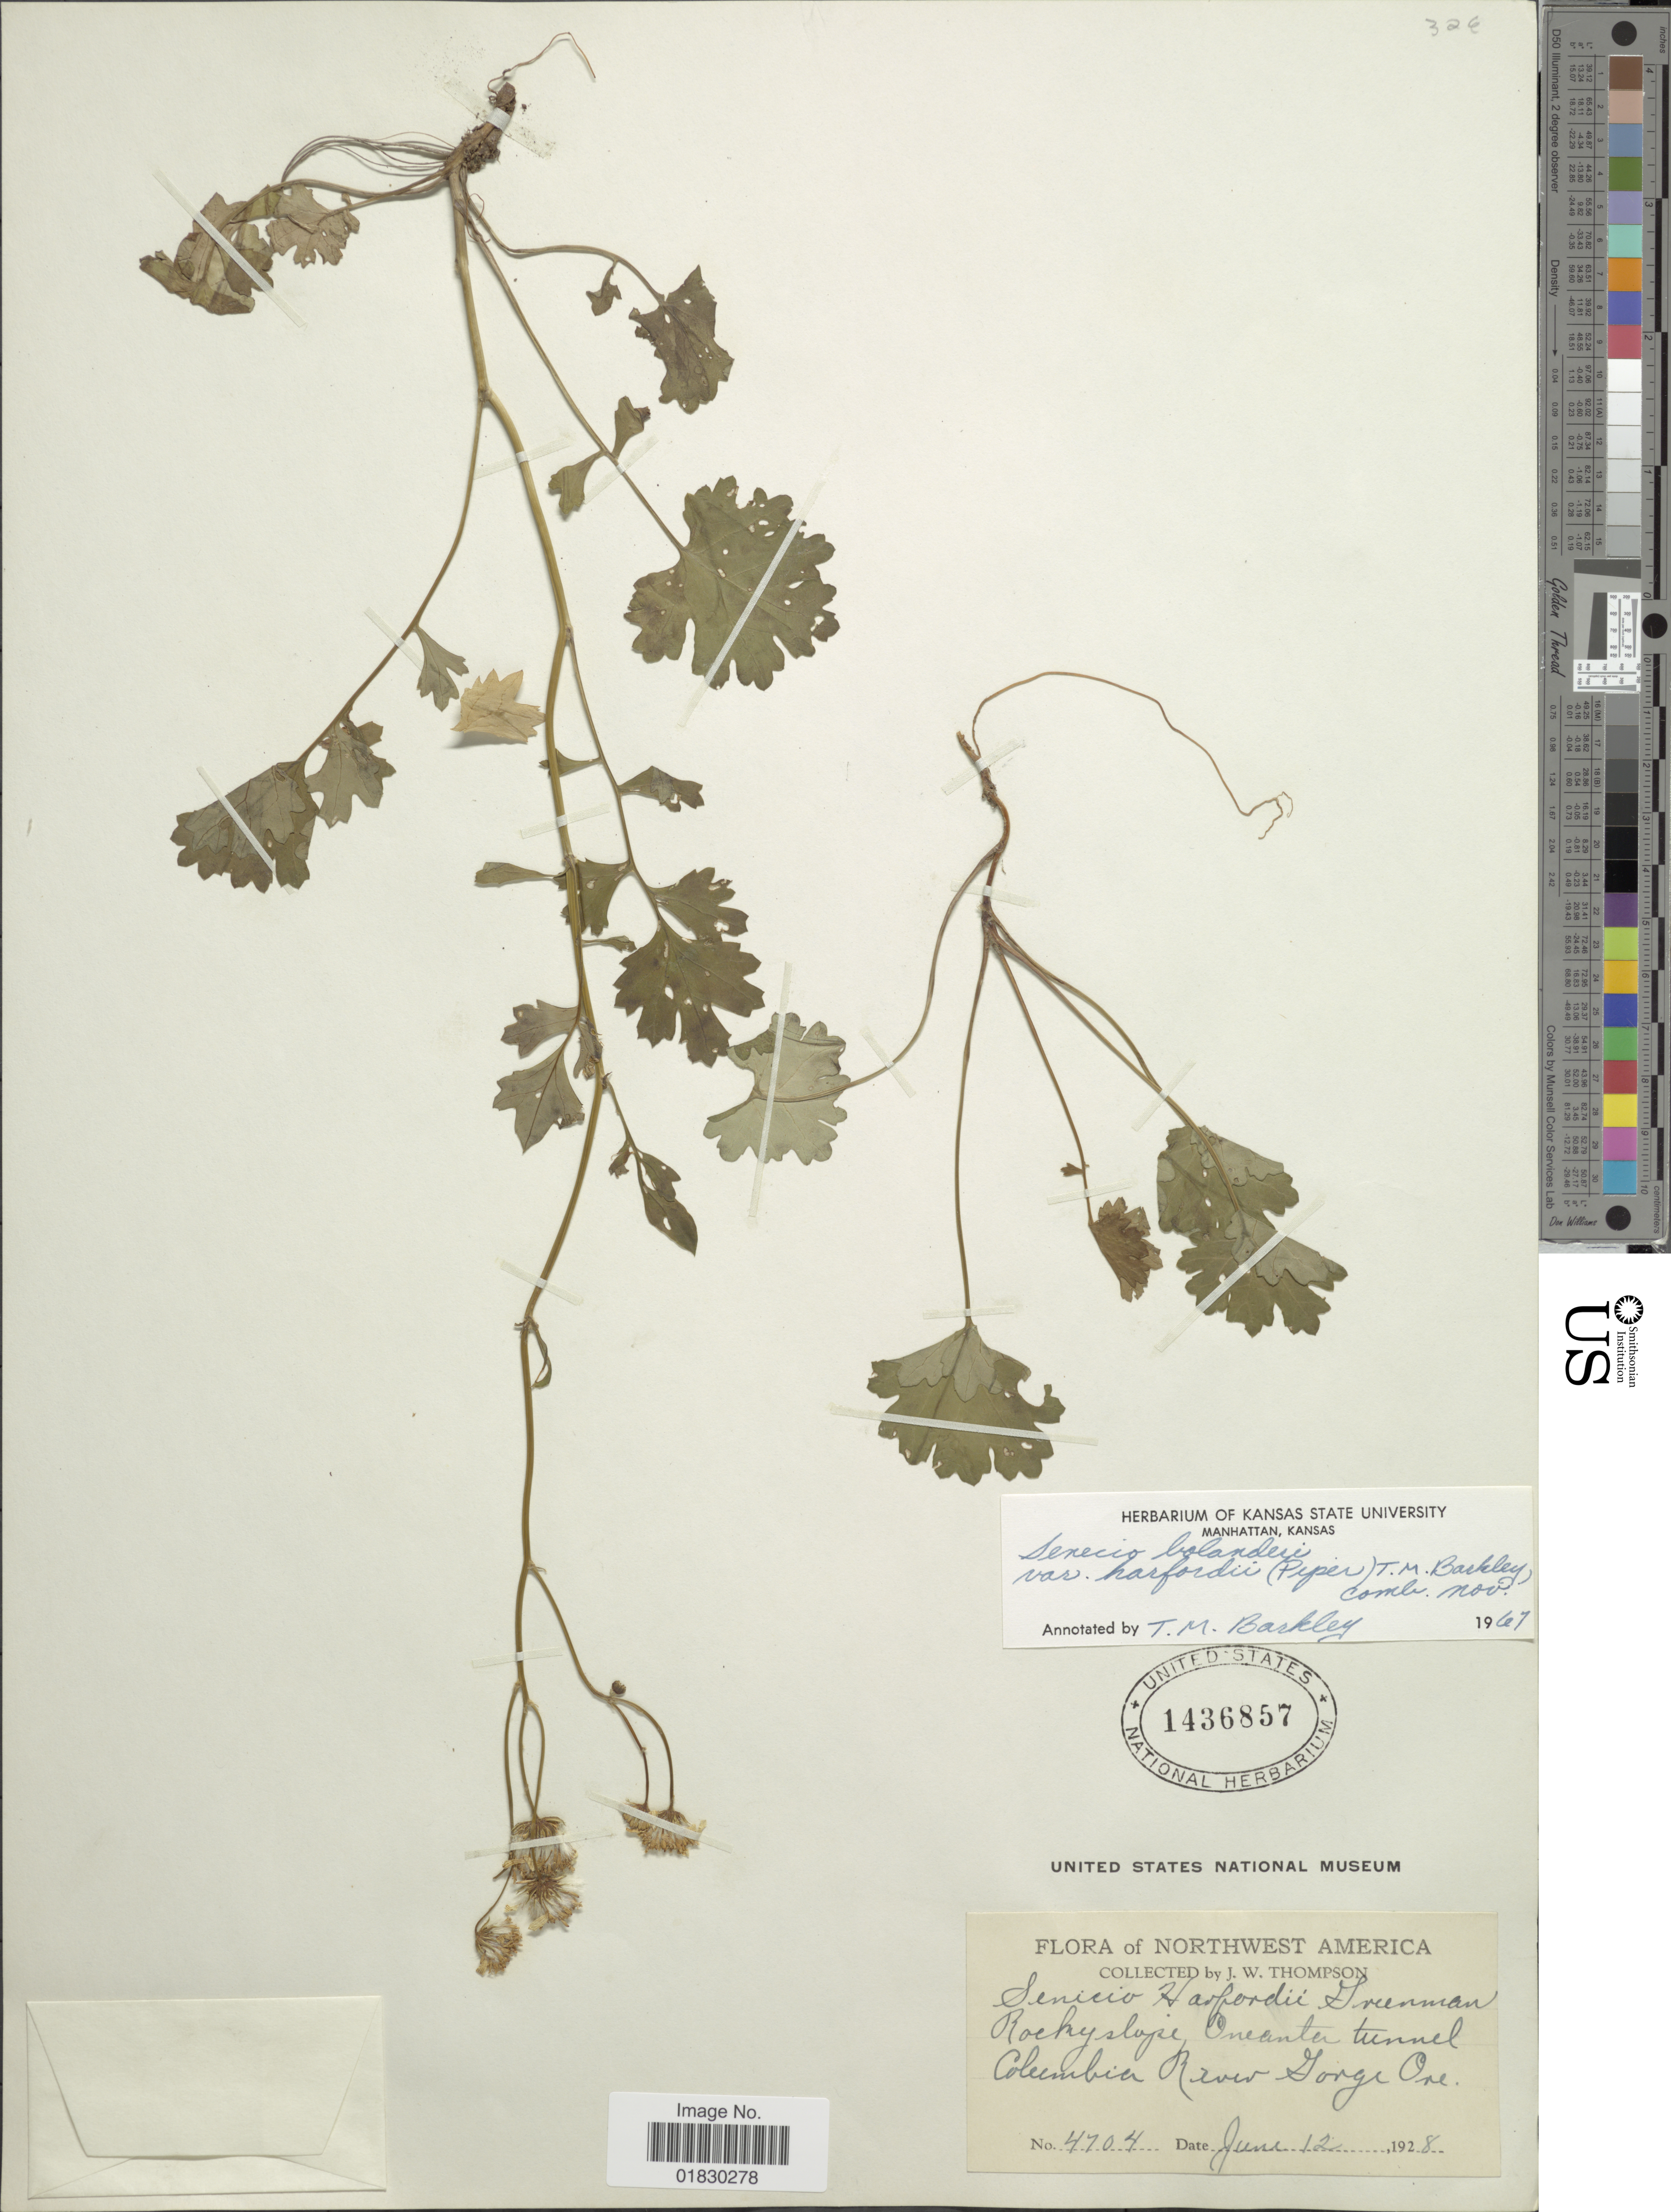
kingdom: Plantae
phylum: Tracheophyta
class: Magnoliopsida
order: Asterales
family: Asteraceae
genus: Packera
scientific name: Packera bolanderi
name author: (A. Gray) W.A. Weber & Á. Löve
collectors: J. W. Thompson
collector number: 4704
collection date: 1928-06-12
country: United States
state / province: Oregon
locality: Oneanta Tunnel, Columbia River Gorge Ore.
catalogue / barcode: US 1436857